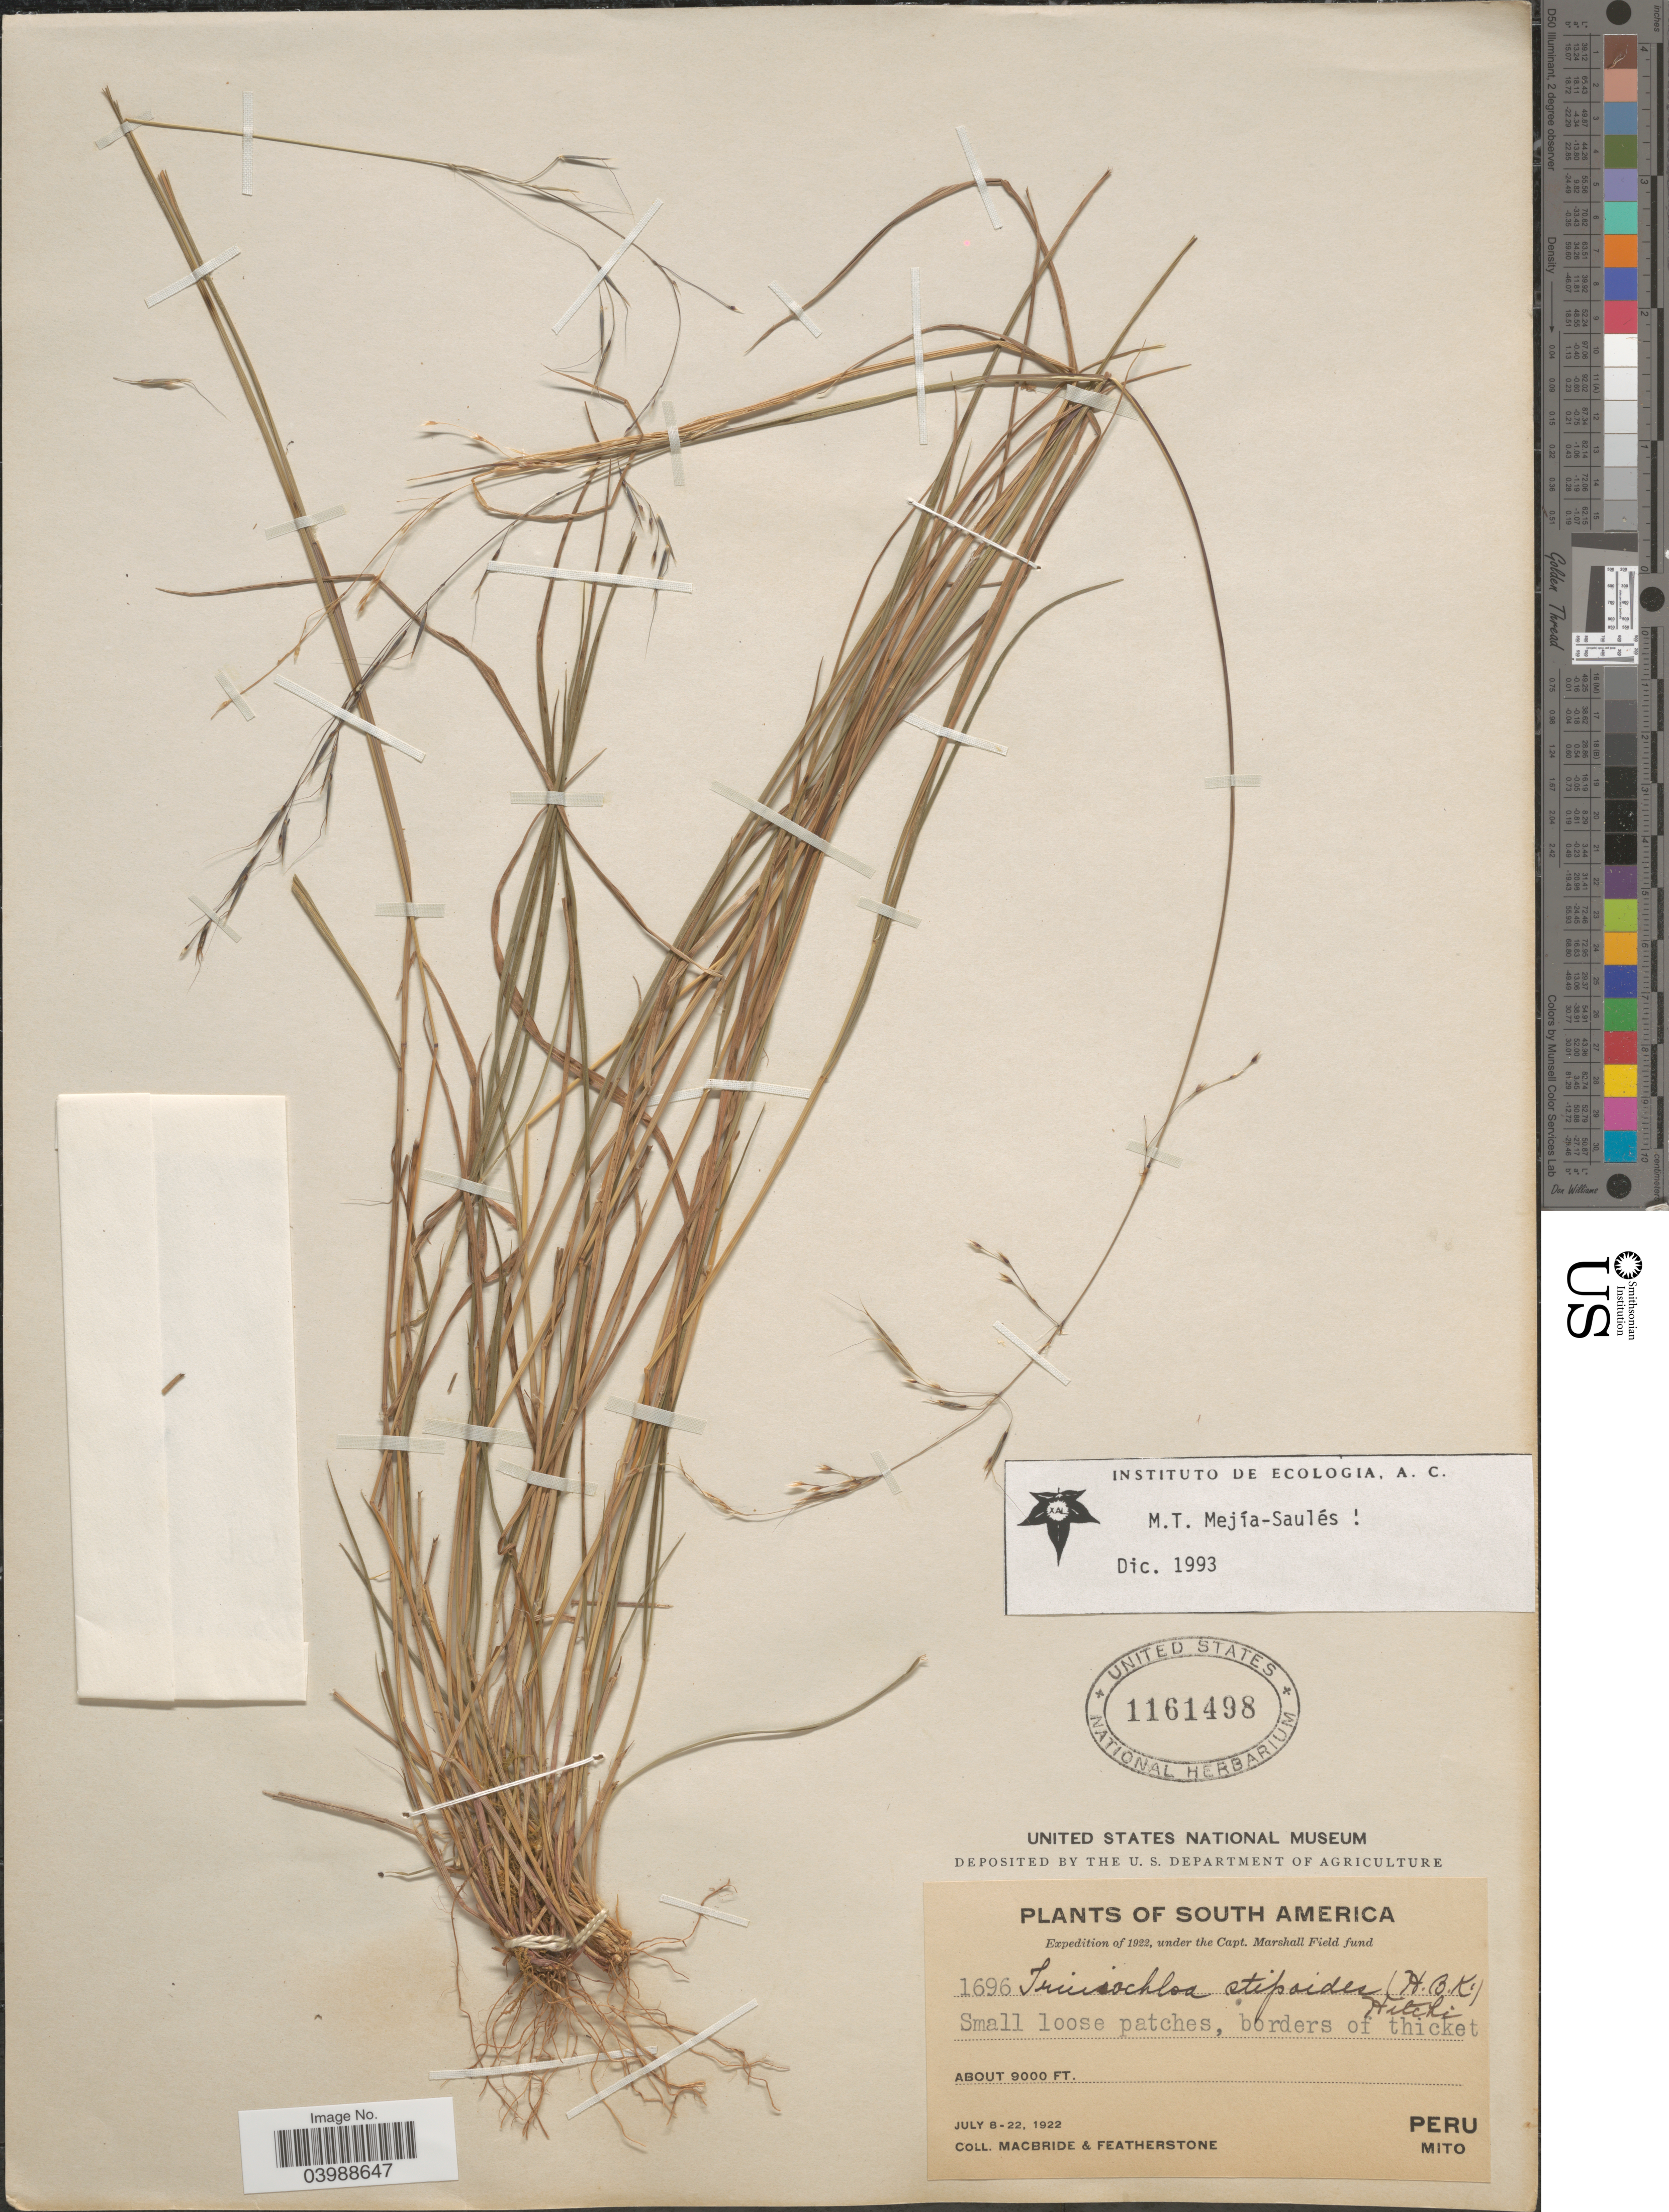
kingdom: Plantae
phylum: Tracheophyta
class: Liliopsida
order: Poales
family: Poaceae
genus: Triniochloa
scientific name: Triniochloa stipoides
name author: (Kunth) Hitchc.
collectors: Macbride, -- & -. Featherstone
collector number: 1696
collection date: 1922-07-08/1922-07-22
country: Peru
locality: Mito.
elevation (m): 2743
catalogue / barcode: US 1161498